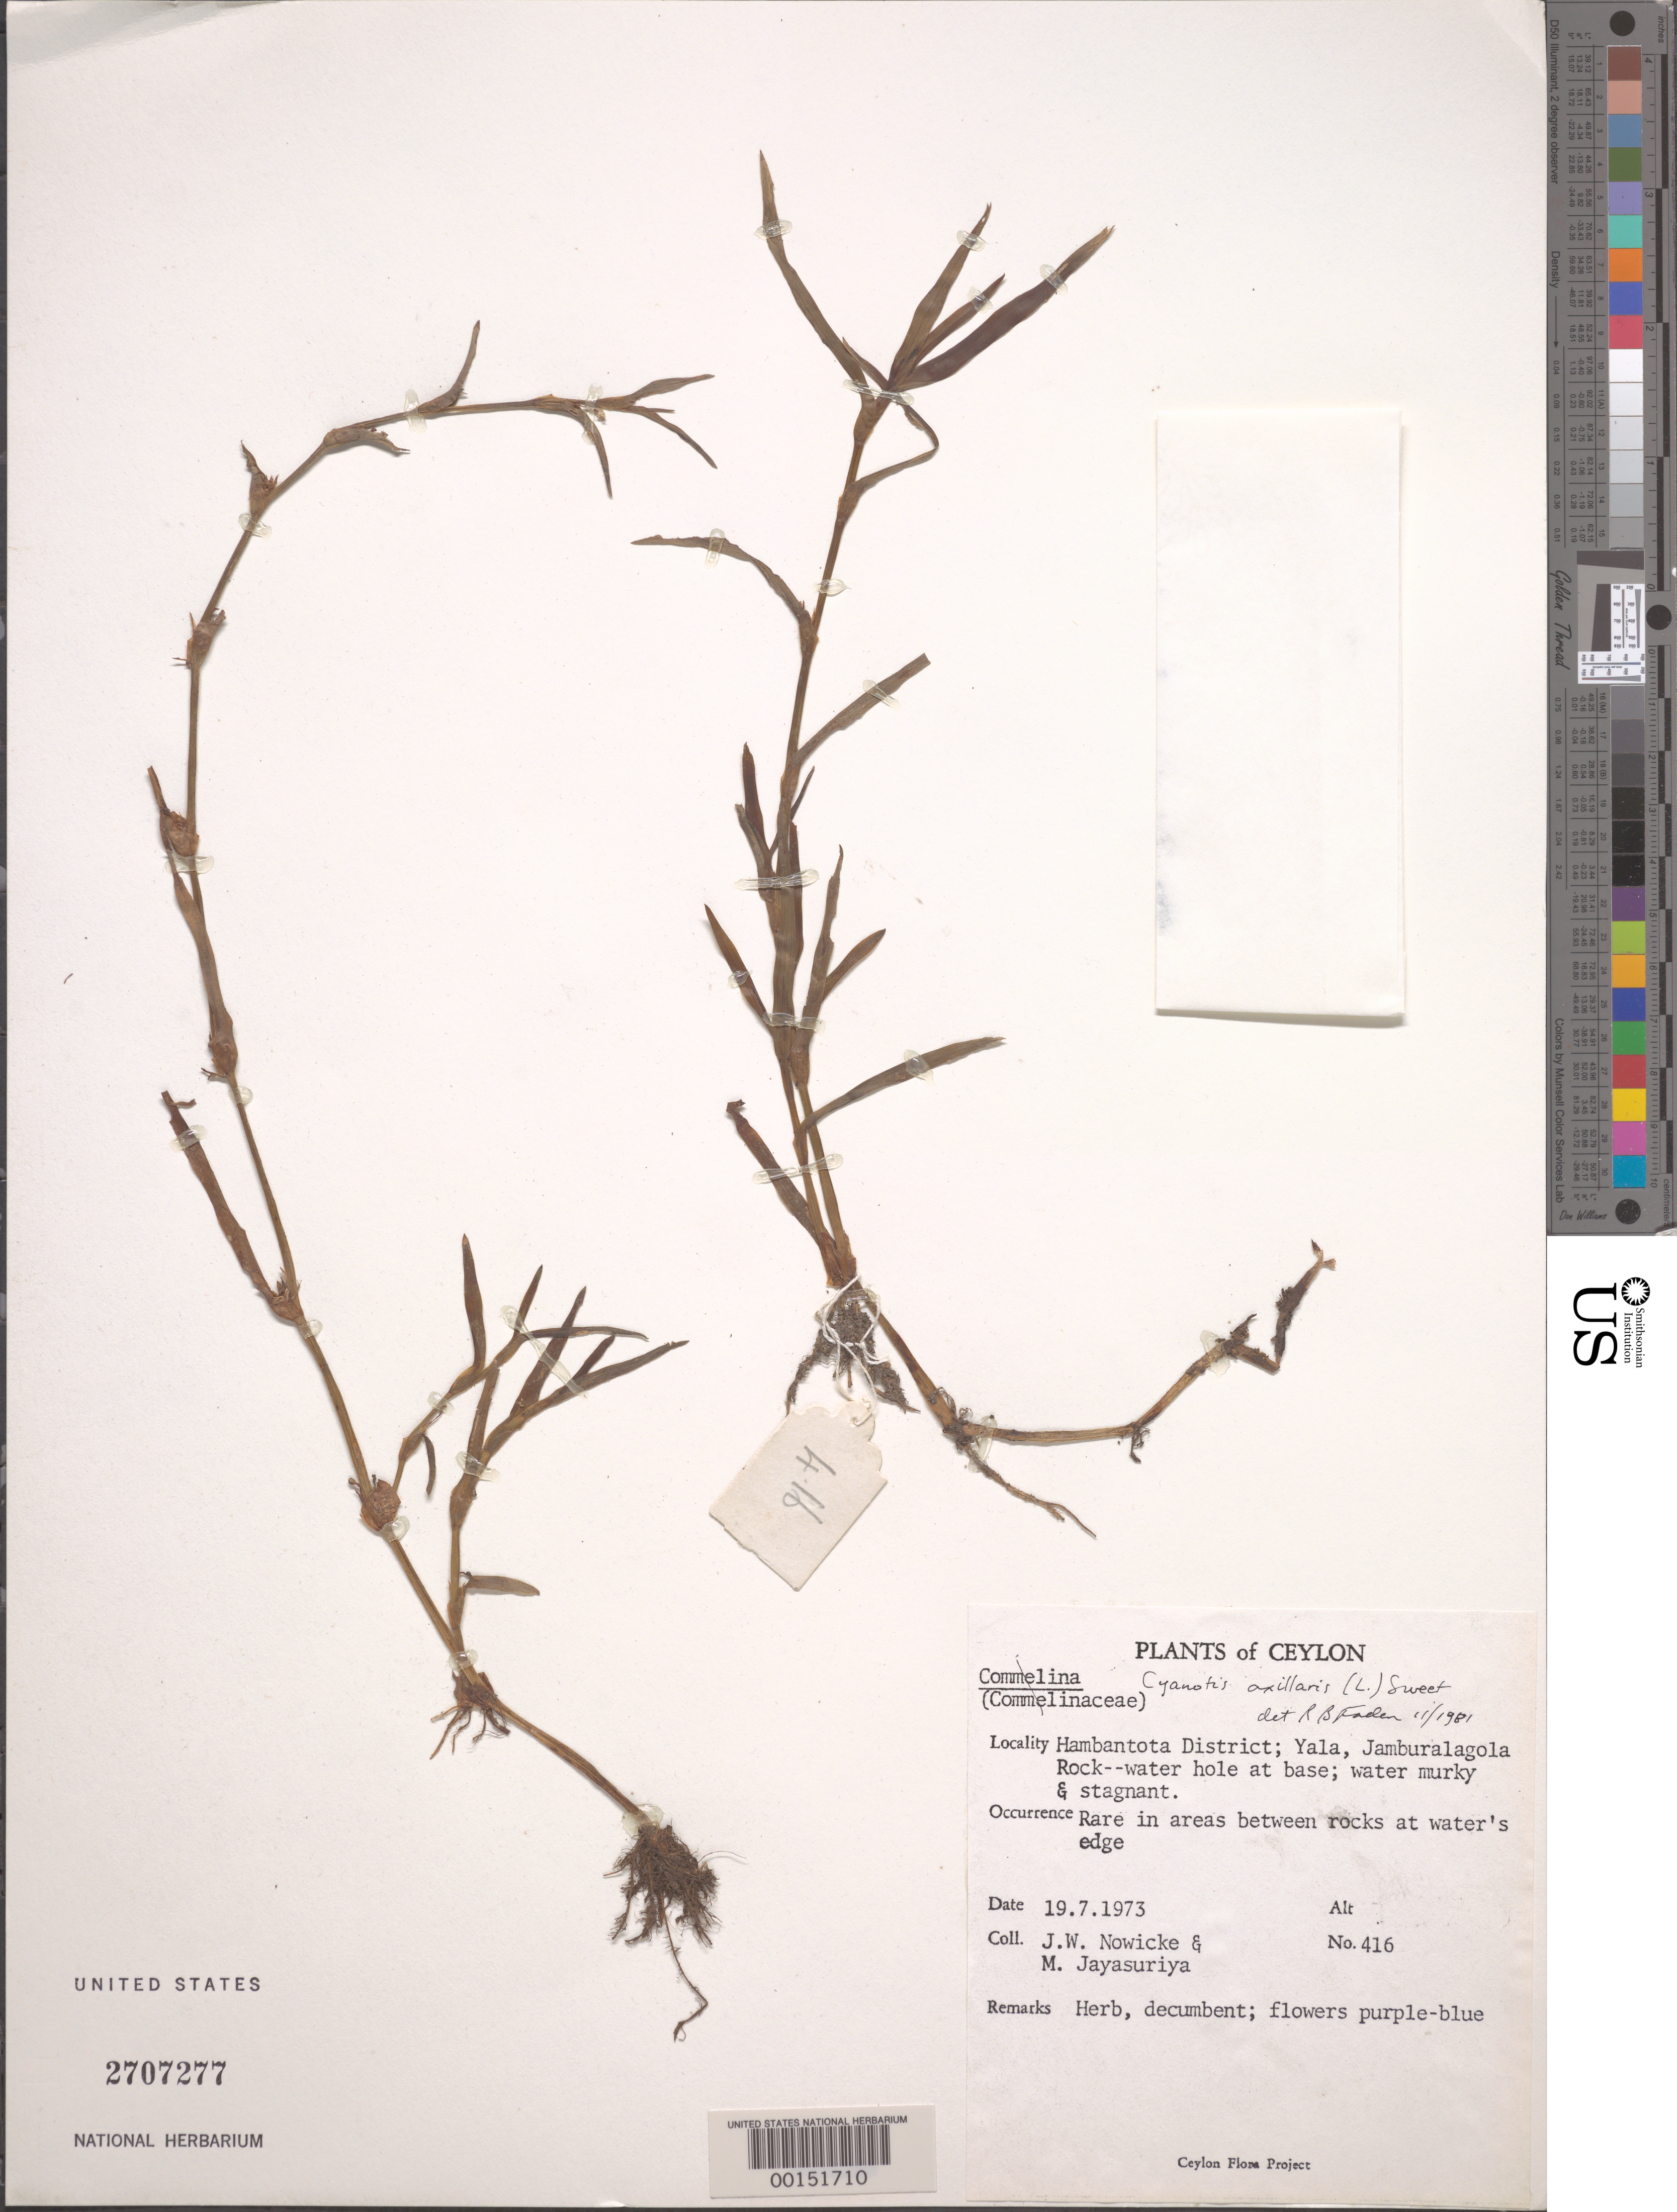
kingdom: Plantae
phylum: Tracheophyta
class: Liliopsida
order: Commelinales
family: Commelinaceae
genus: Cyanotis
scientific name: Cyanotis axillaris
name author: (L.) D. Don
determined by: Faden, Robert B., (US), Smithsonian Institution - National Museum of Natural History (UNITED STATES)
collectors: J. W. Nowicke & A. H. Jayasuriya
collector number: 416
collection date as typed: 19 Jul 1973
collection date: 1973-07-19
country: Sri Lanka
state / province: Southern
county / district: Hambantota Dist.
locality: Yala; jamburalagola rock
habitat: Stagnant water hole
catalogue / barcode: US 2707277